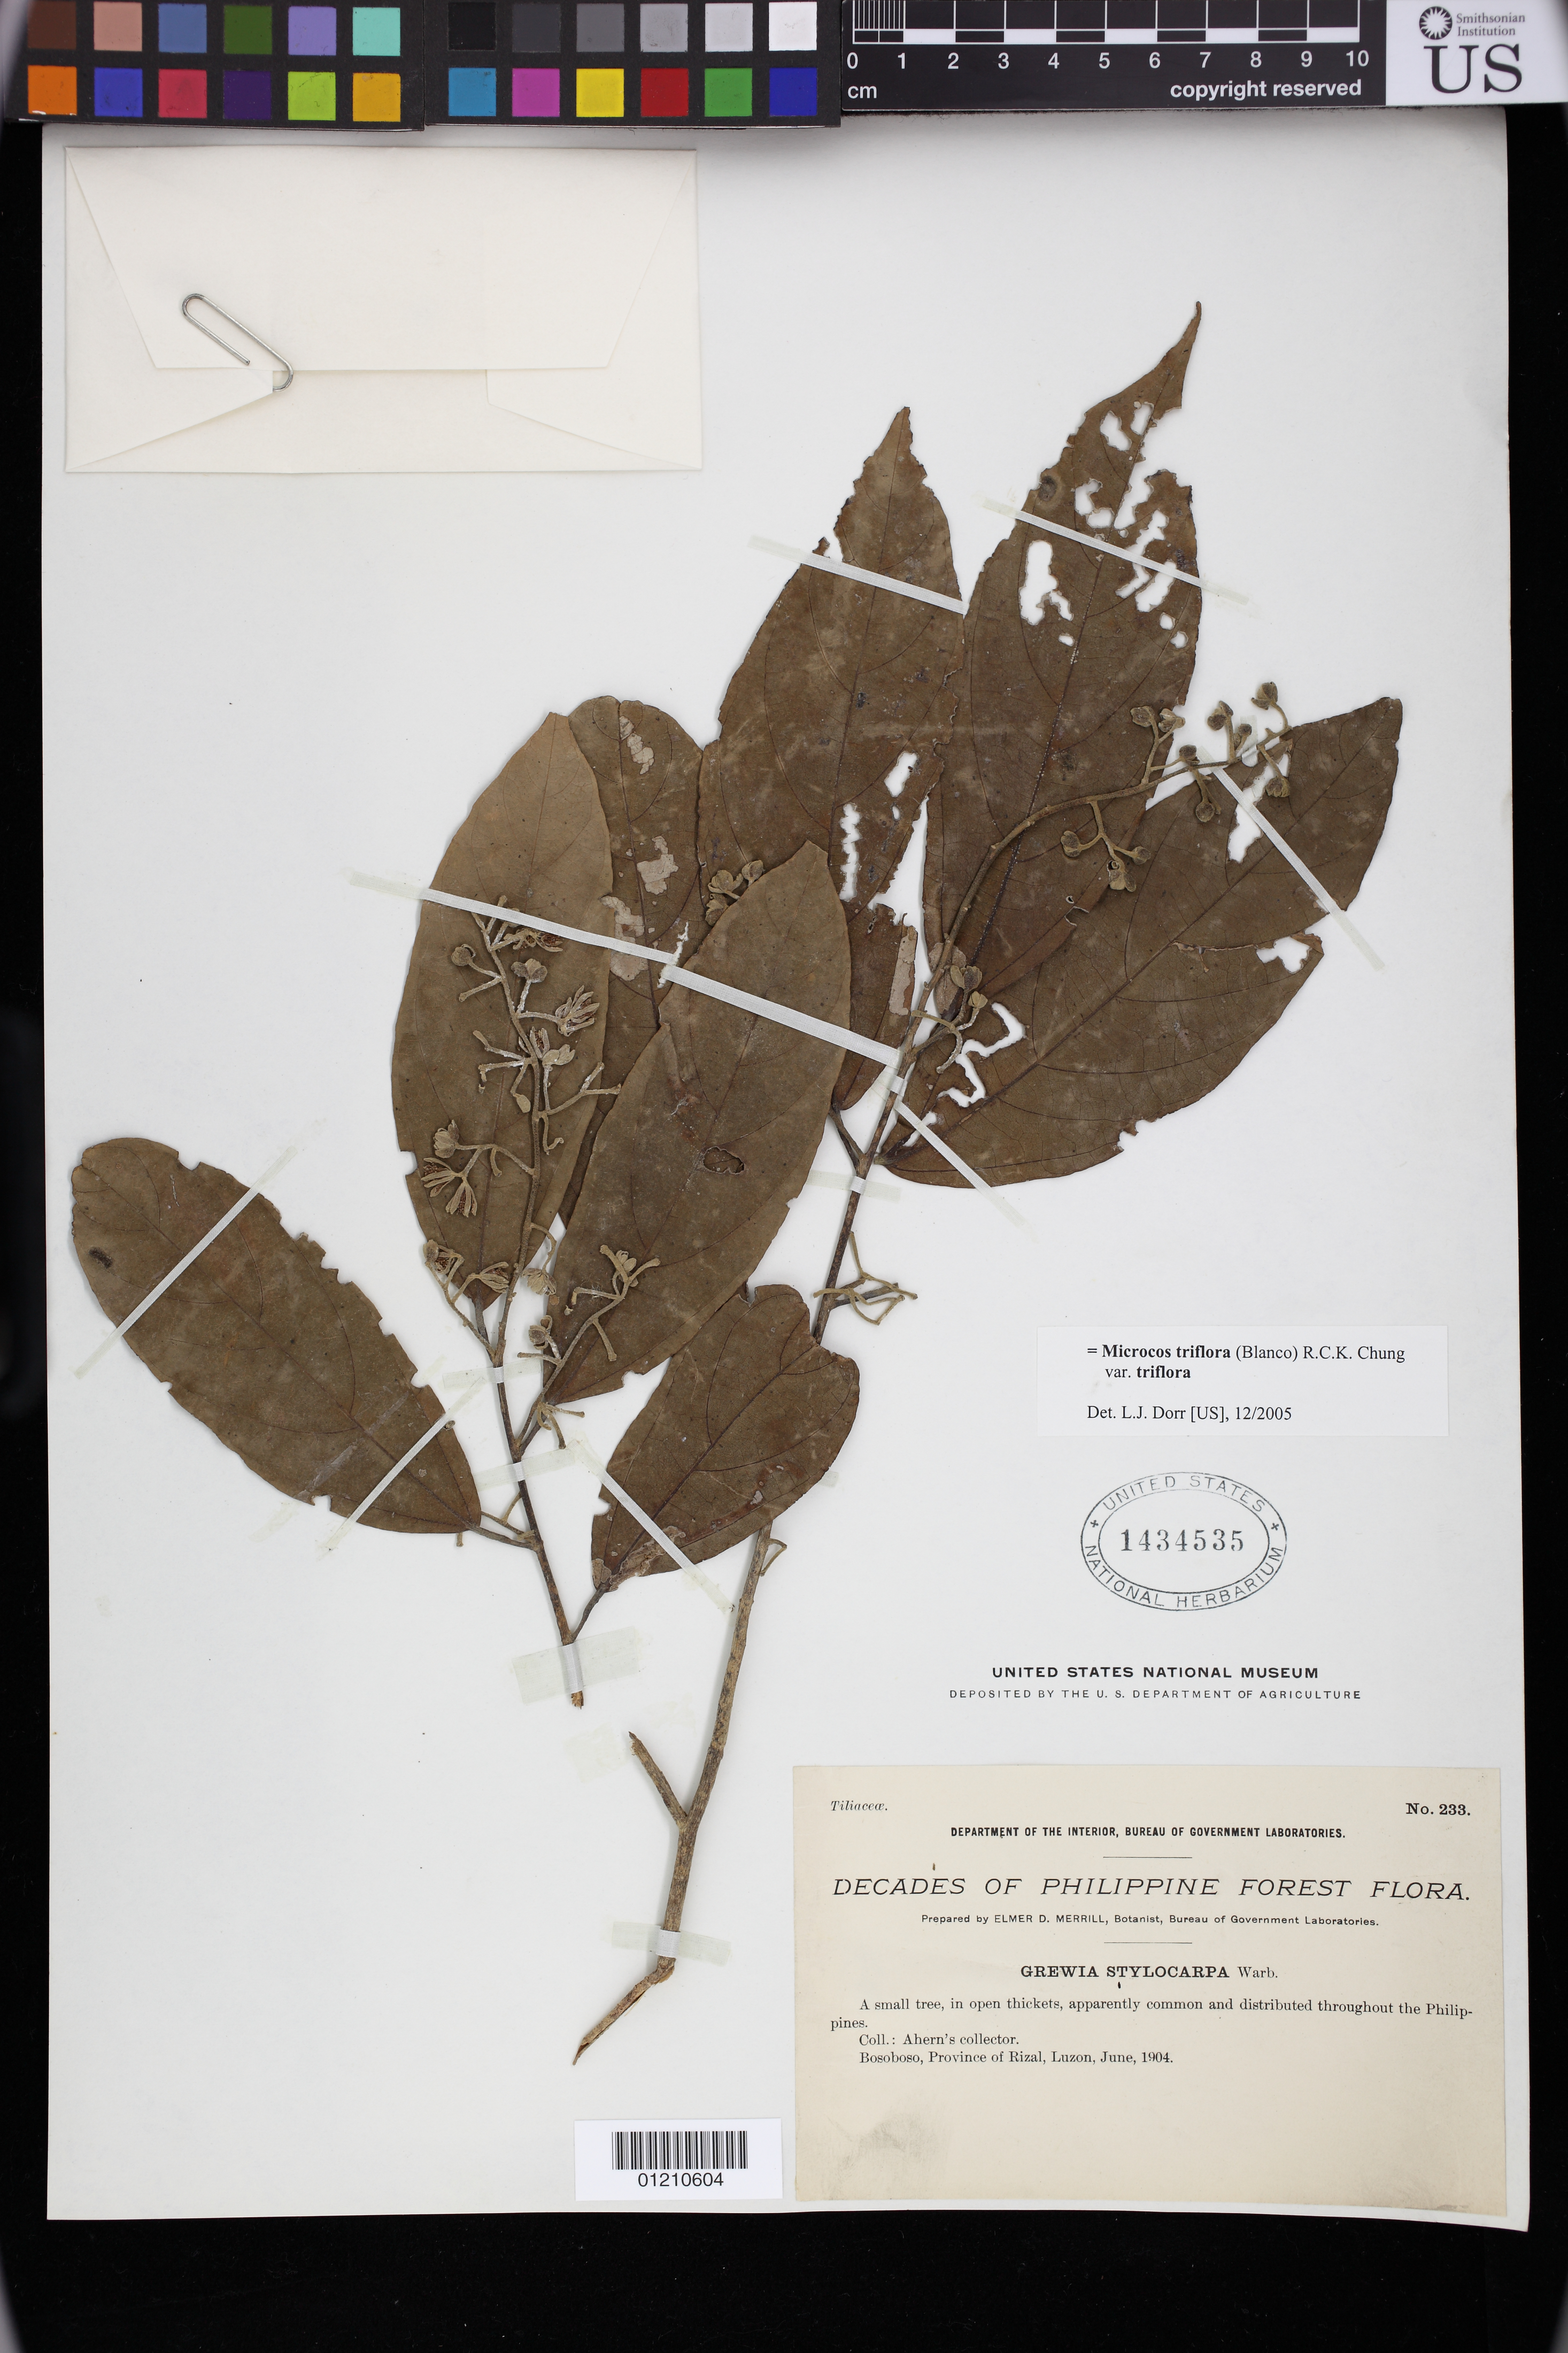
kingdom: Plantae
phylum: Tracheophyta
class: Magnoliopsida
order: Malvales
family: Malvaceae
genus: Microcos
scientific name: Microcos triflora var. triflora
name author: (Blanco) R.C.K. Chung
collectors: Ahern's collector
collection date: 1904-06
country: Philippines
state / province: Calabarzon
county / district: Rizal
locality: Bosoboso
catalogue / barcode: US 1434535